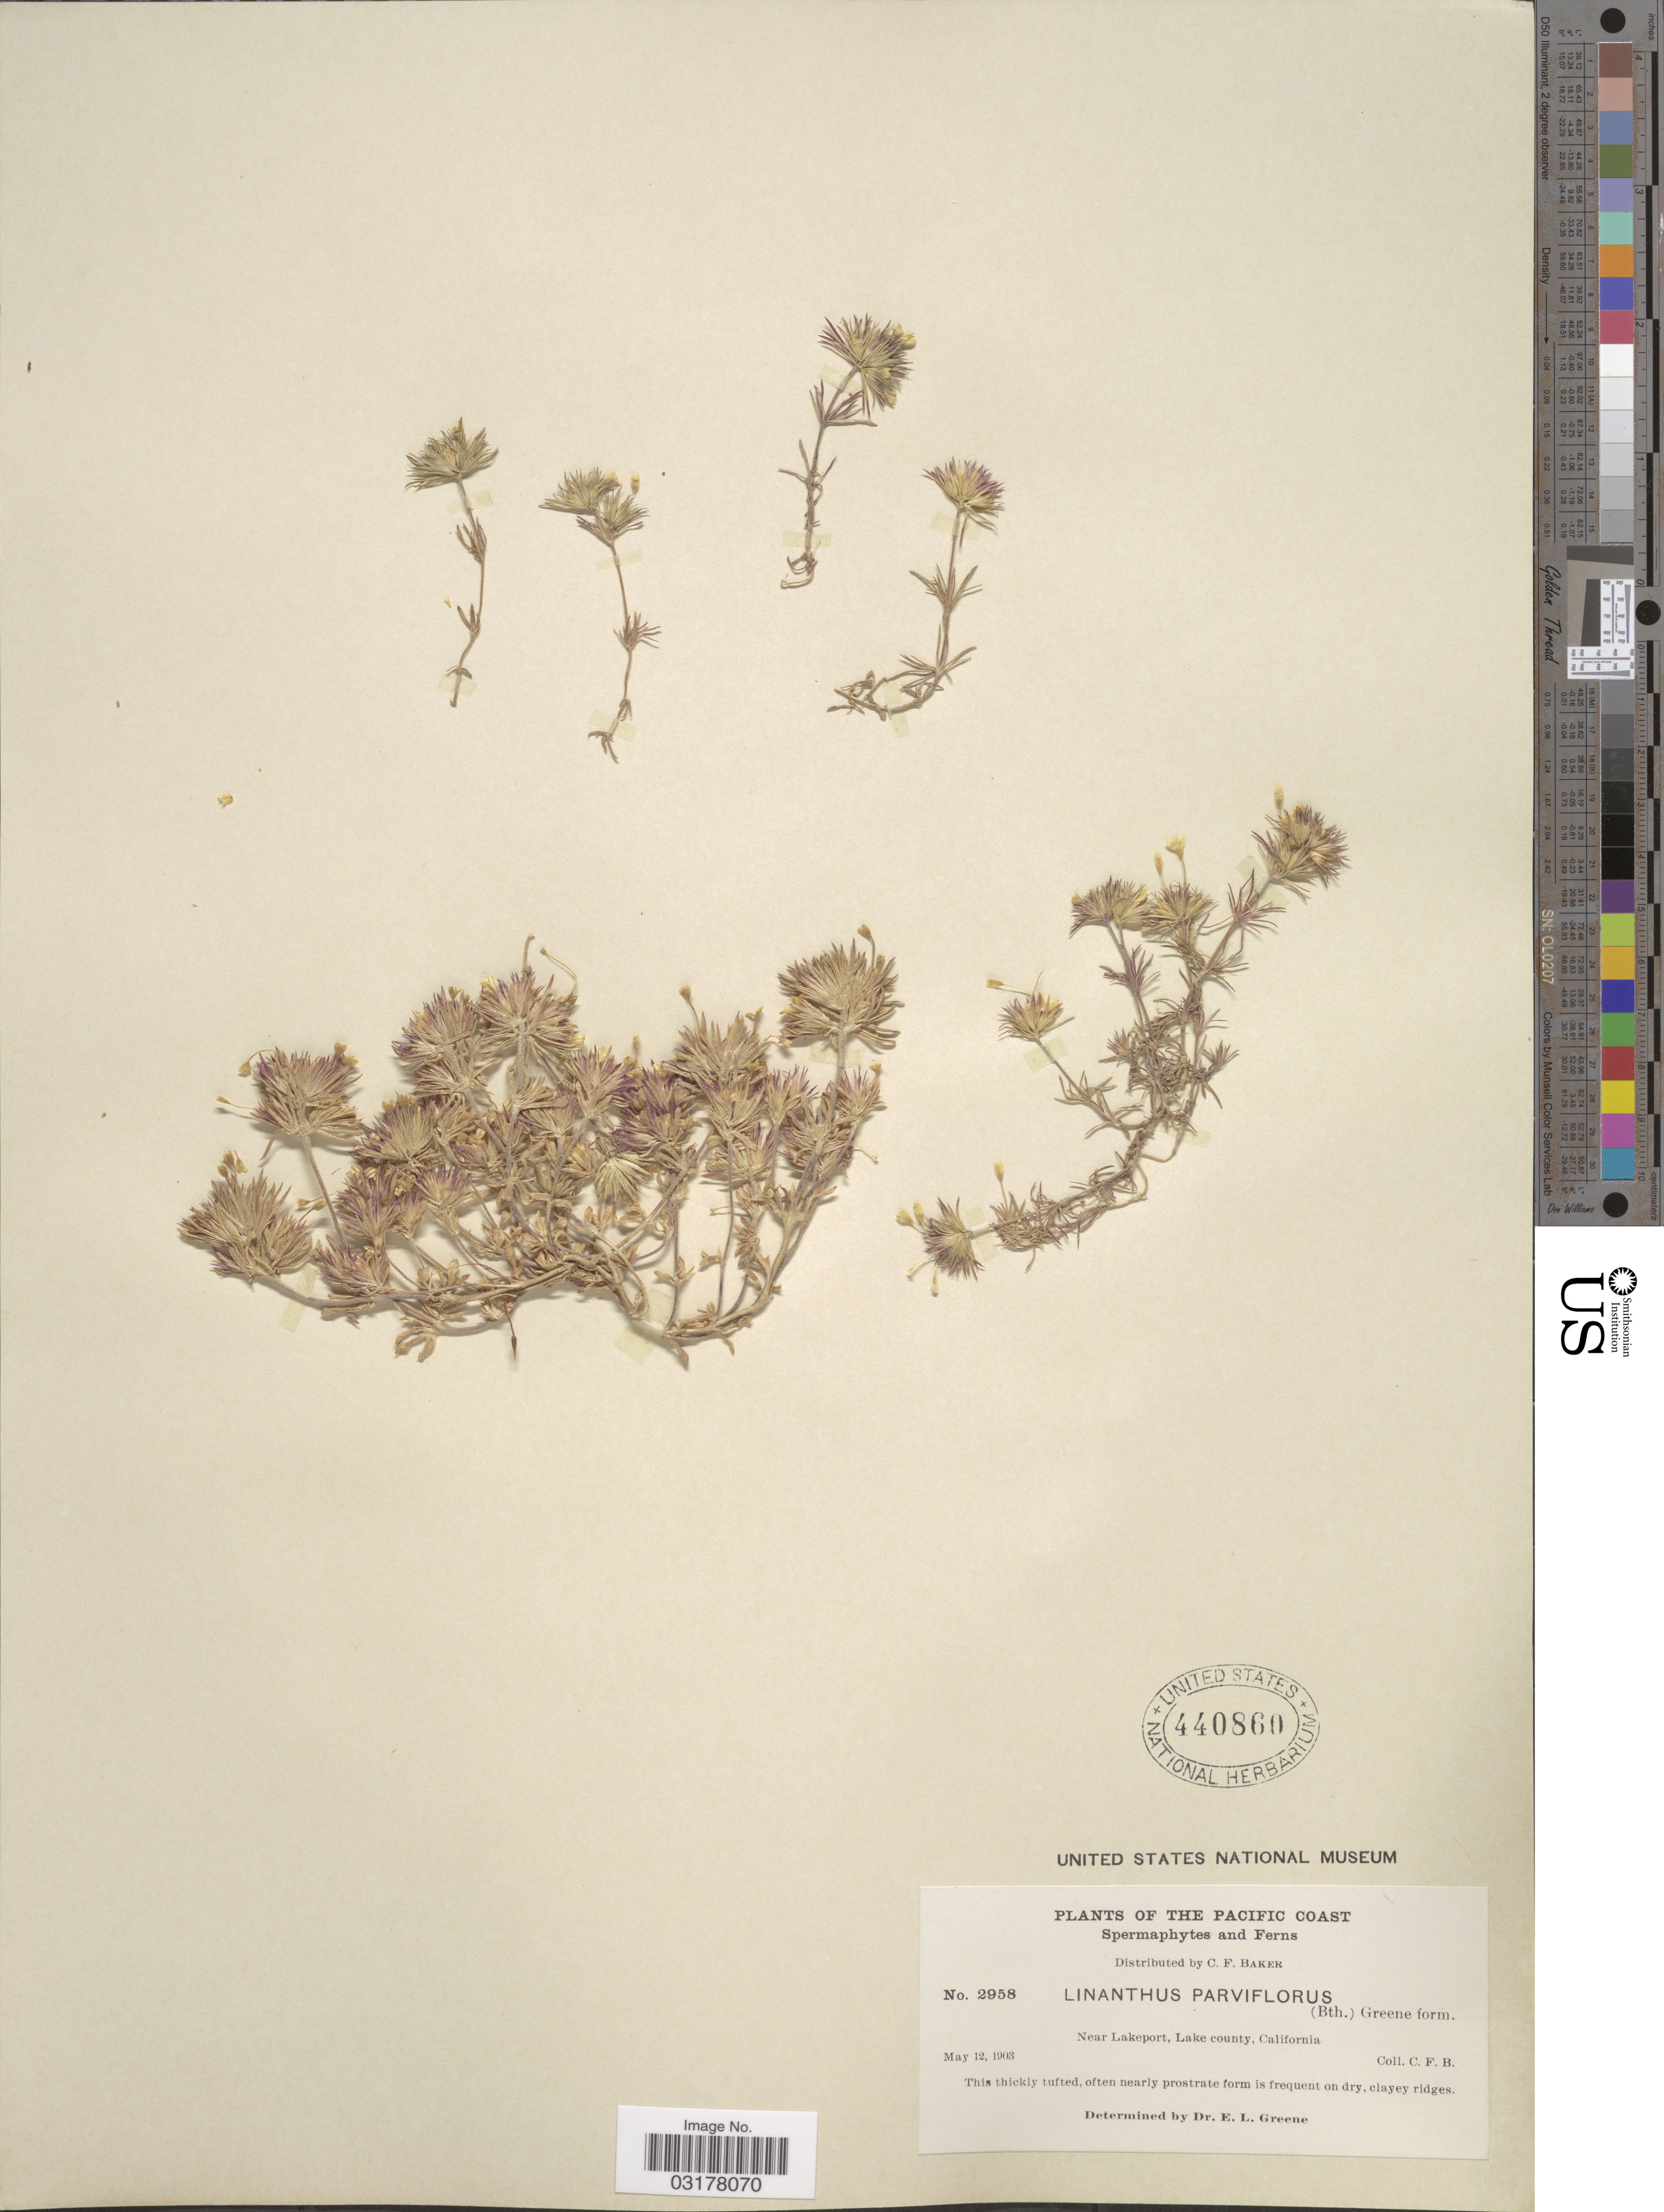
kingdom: Plantae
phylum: Tracheophyta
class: Magnoliopsida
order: Ericales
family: Polemoniaceae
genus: Leptosiphon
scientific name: Leptosiphon parviflorus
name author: Benth.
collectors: C. F. Baker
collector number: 2958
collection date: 1903-05-12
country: United States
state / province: California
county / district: Lake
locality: The Pacific Coast, Near Lakeport, Lake county.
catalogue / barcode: US 440860